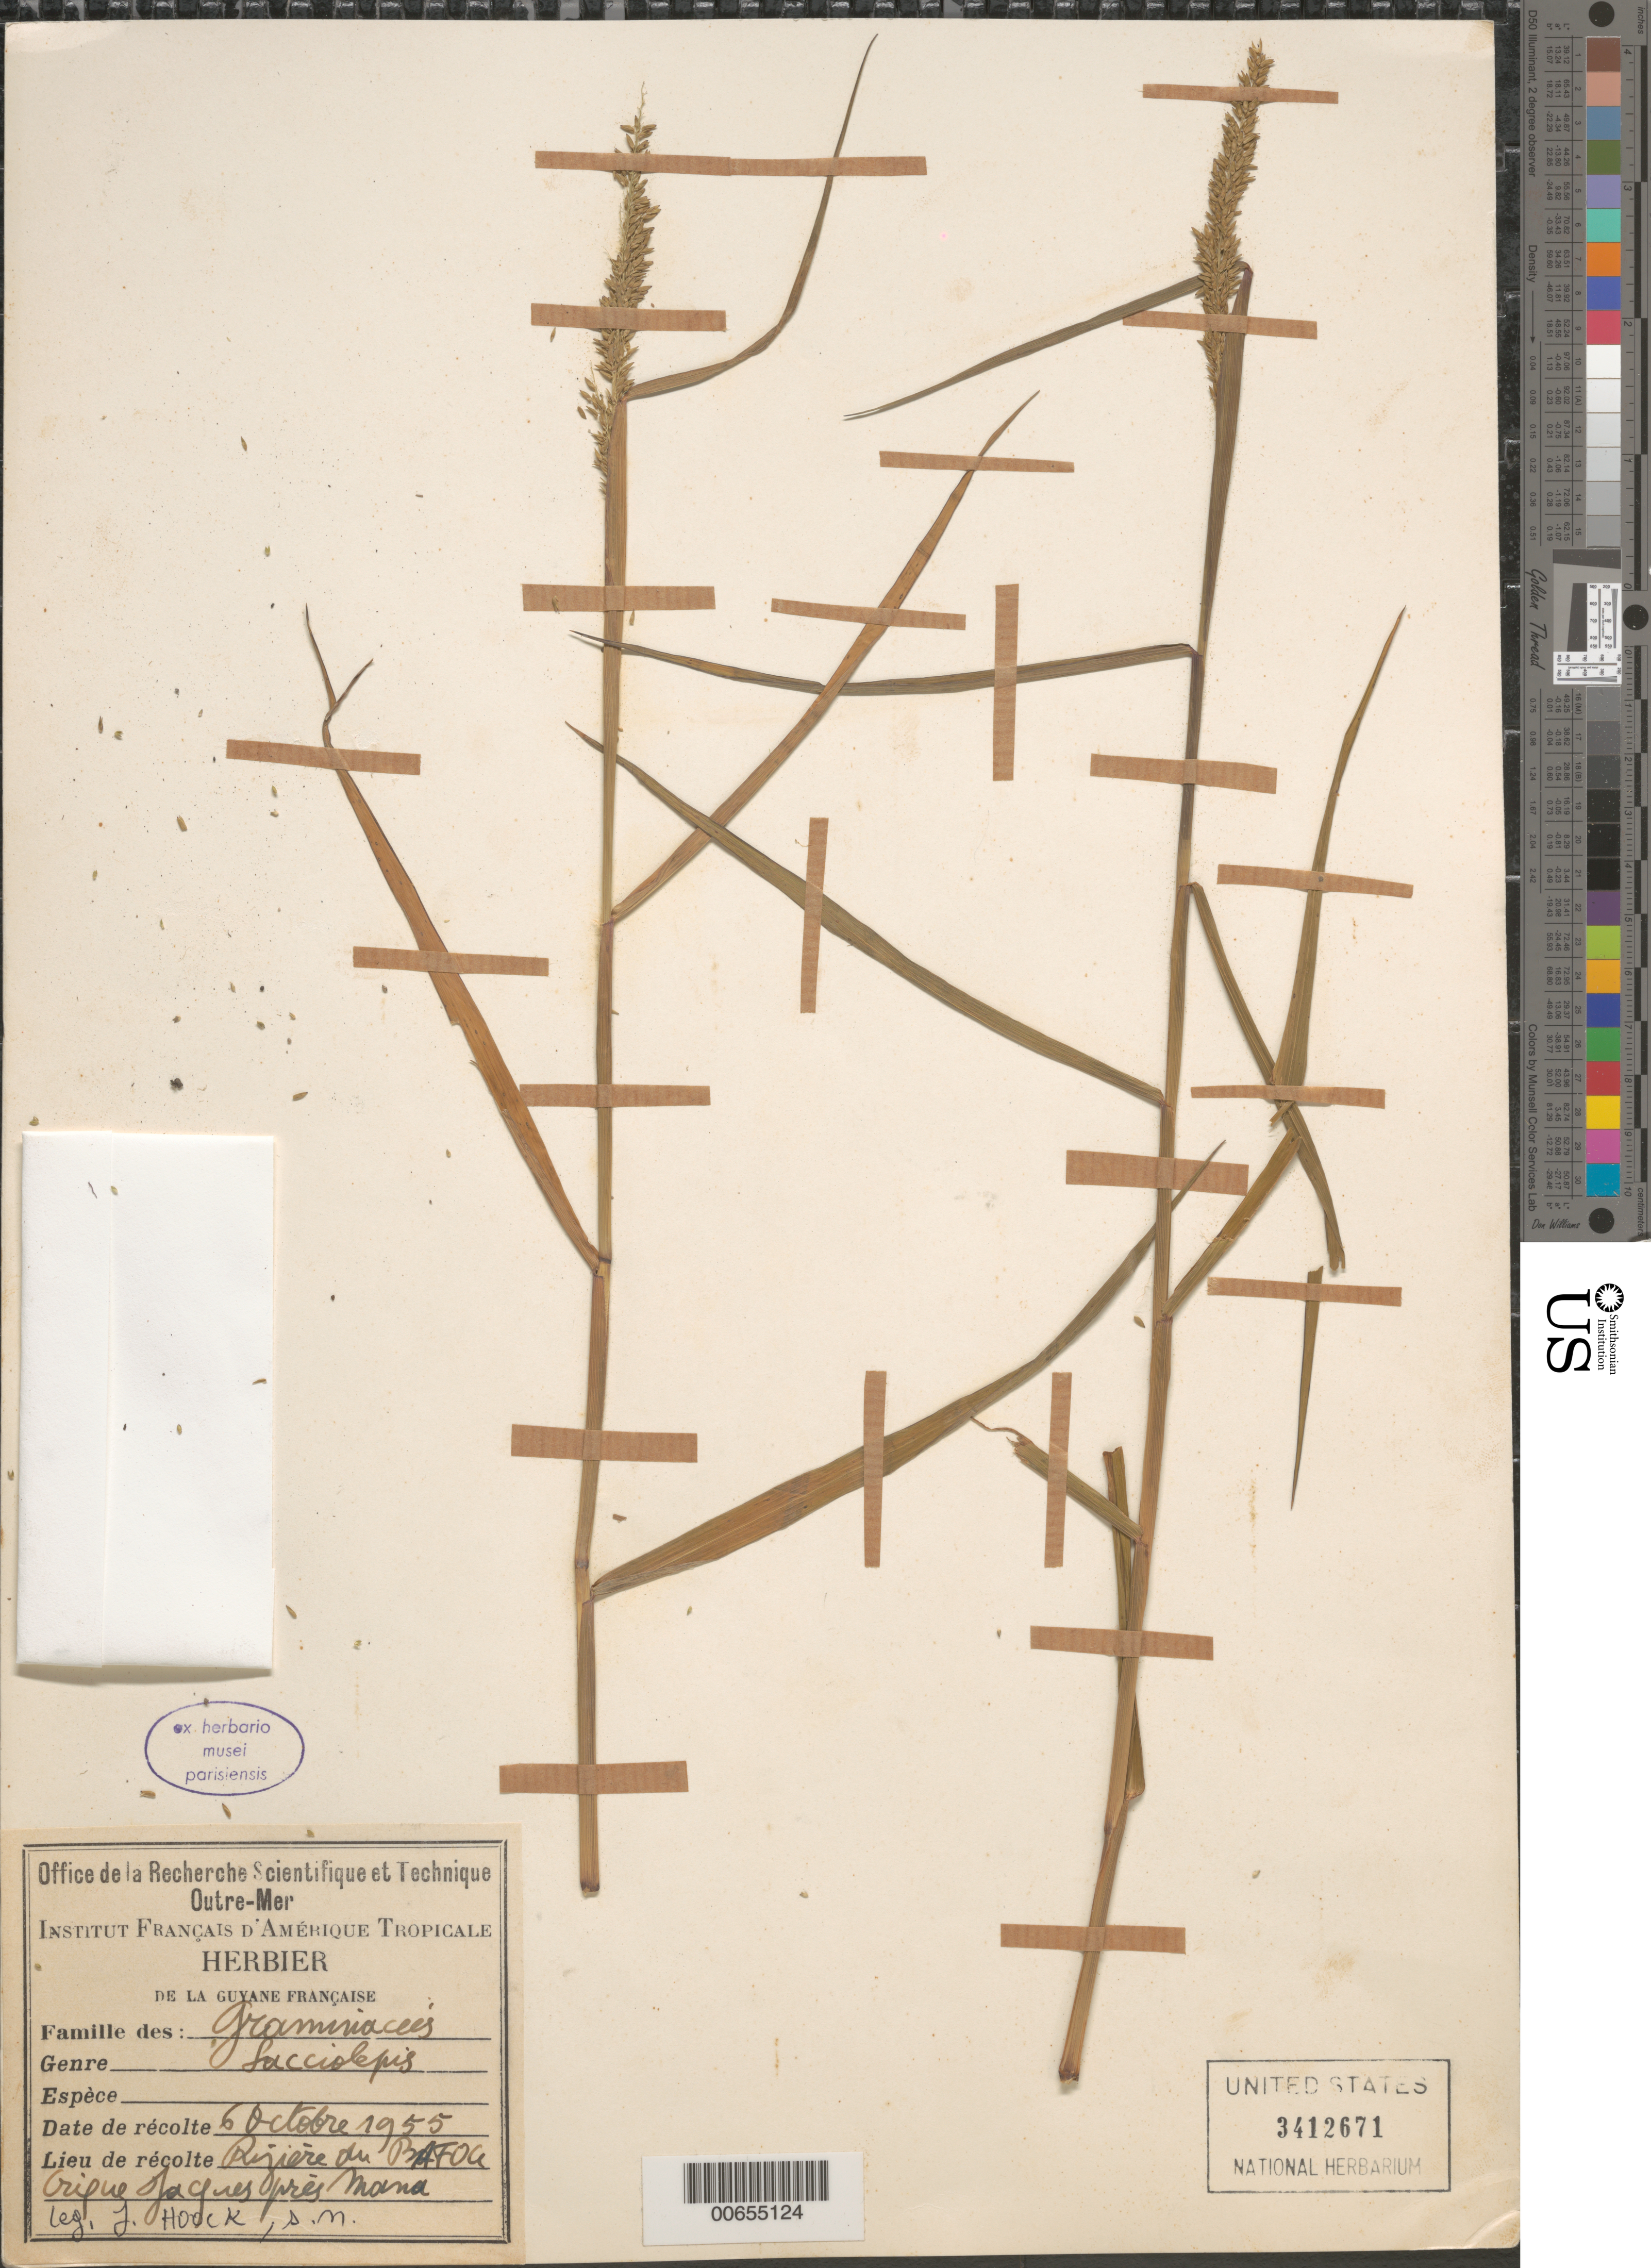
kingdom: Plantae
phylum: Tracheophyta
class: Liliopsida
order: Poales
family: Poaceae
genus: Sacciolepis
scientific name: Sacciolepis sp.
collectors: J. Hoock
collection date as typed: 6-Oct-55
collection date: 1955-10-06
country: French Guiana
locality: Rivière du Batou, Crique Jacques prés Mana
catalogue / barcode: US 3412671